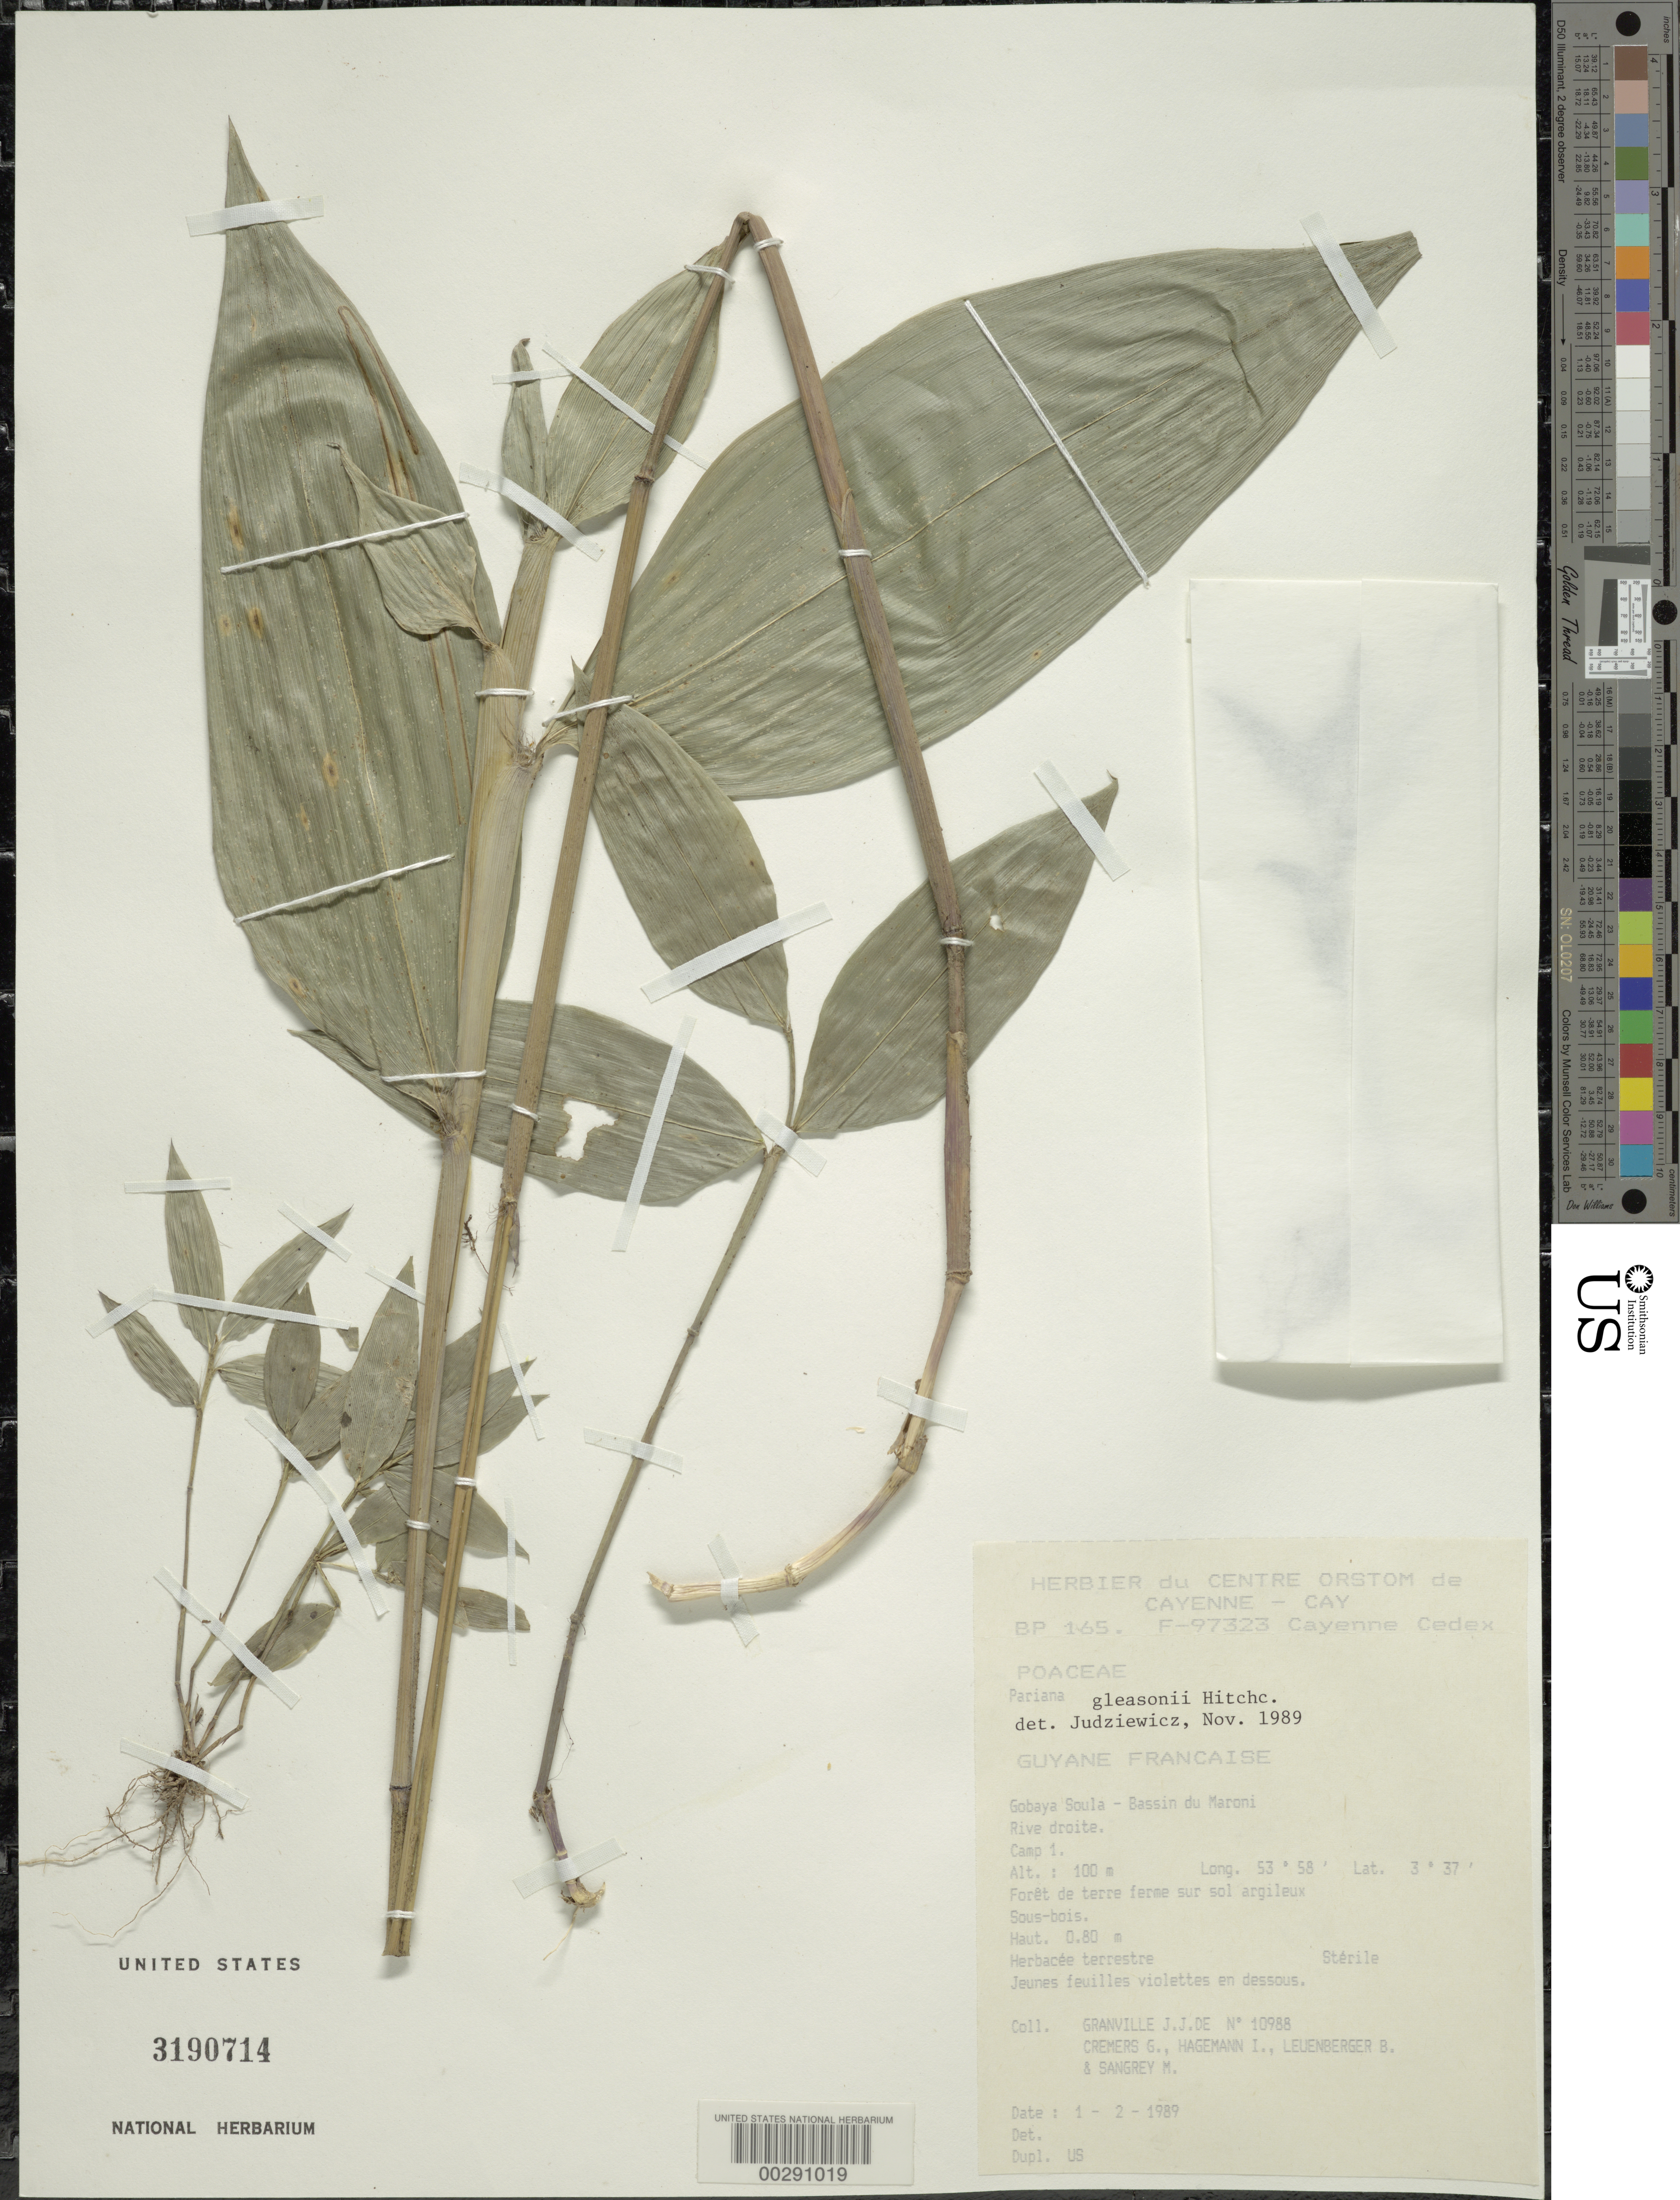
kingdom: Plantae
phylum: Tracheophyta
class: Liliopsida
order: Poales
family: Poaceae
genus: Pariana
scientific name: Pariana gleasonii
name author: Hitchc.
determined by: Judziewicz, E. J.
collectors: J.-J. de Granville, G. Cremers, I. Hagemann, B. Leuenberger & M. S. Sangrey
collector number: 10988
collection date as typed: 01 Feb 1989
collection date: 1989-02-01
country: French Guiana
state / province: Cayenne / Saint-Laurent-du-Maroni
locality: Gobaya soula, bassin du marioni, vicinity of camp no. 1. [in former inini arrondissement.]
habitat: Forest on terre firme over clay soil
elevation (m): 100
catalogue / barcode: US 3190714